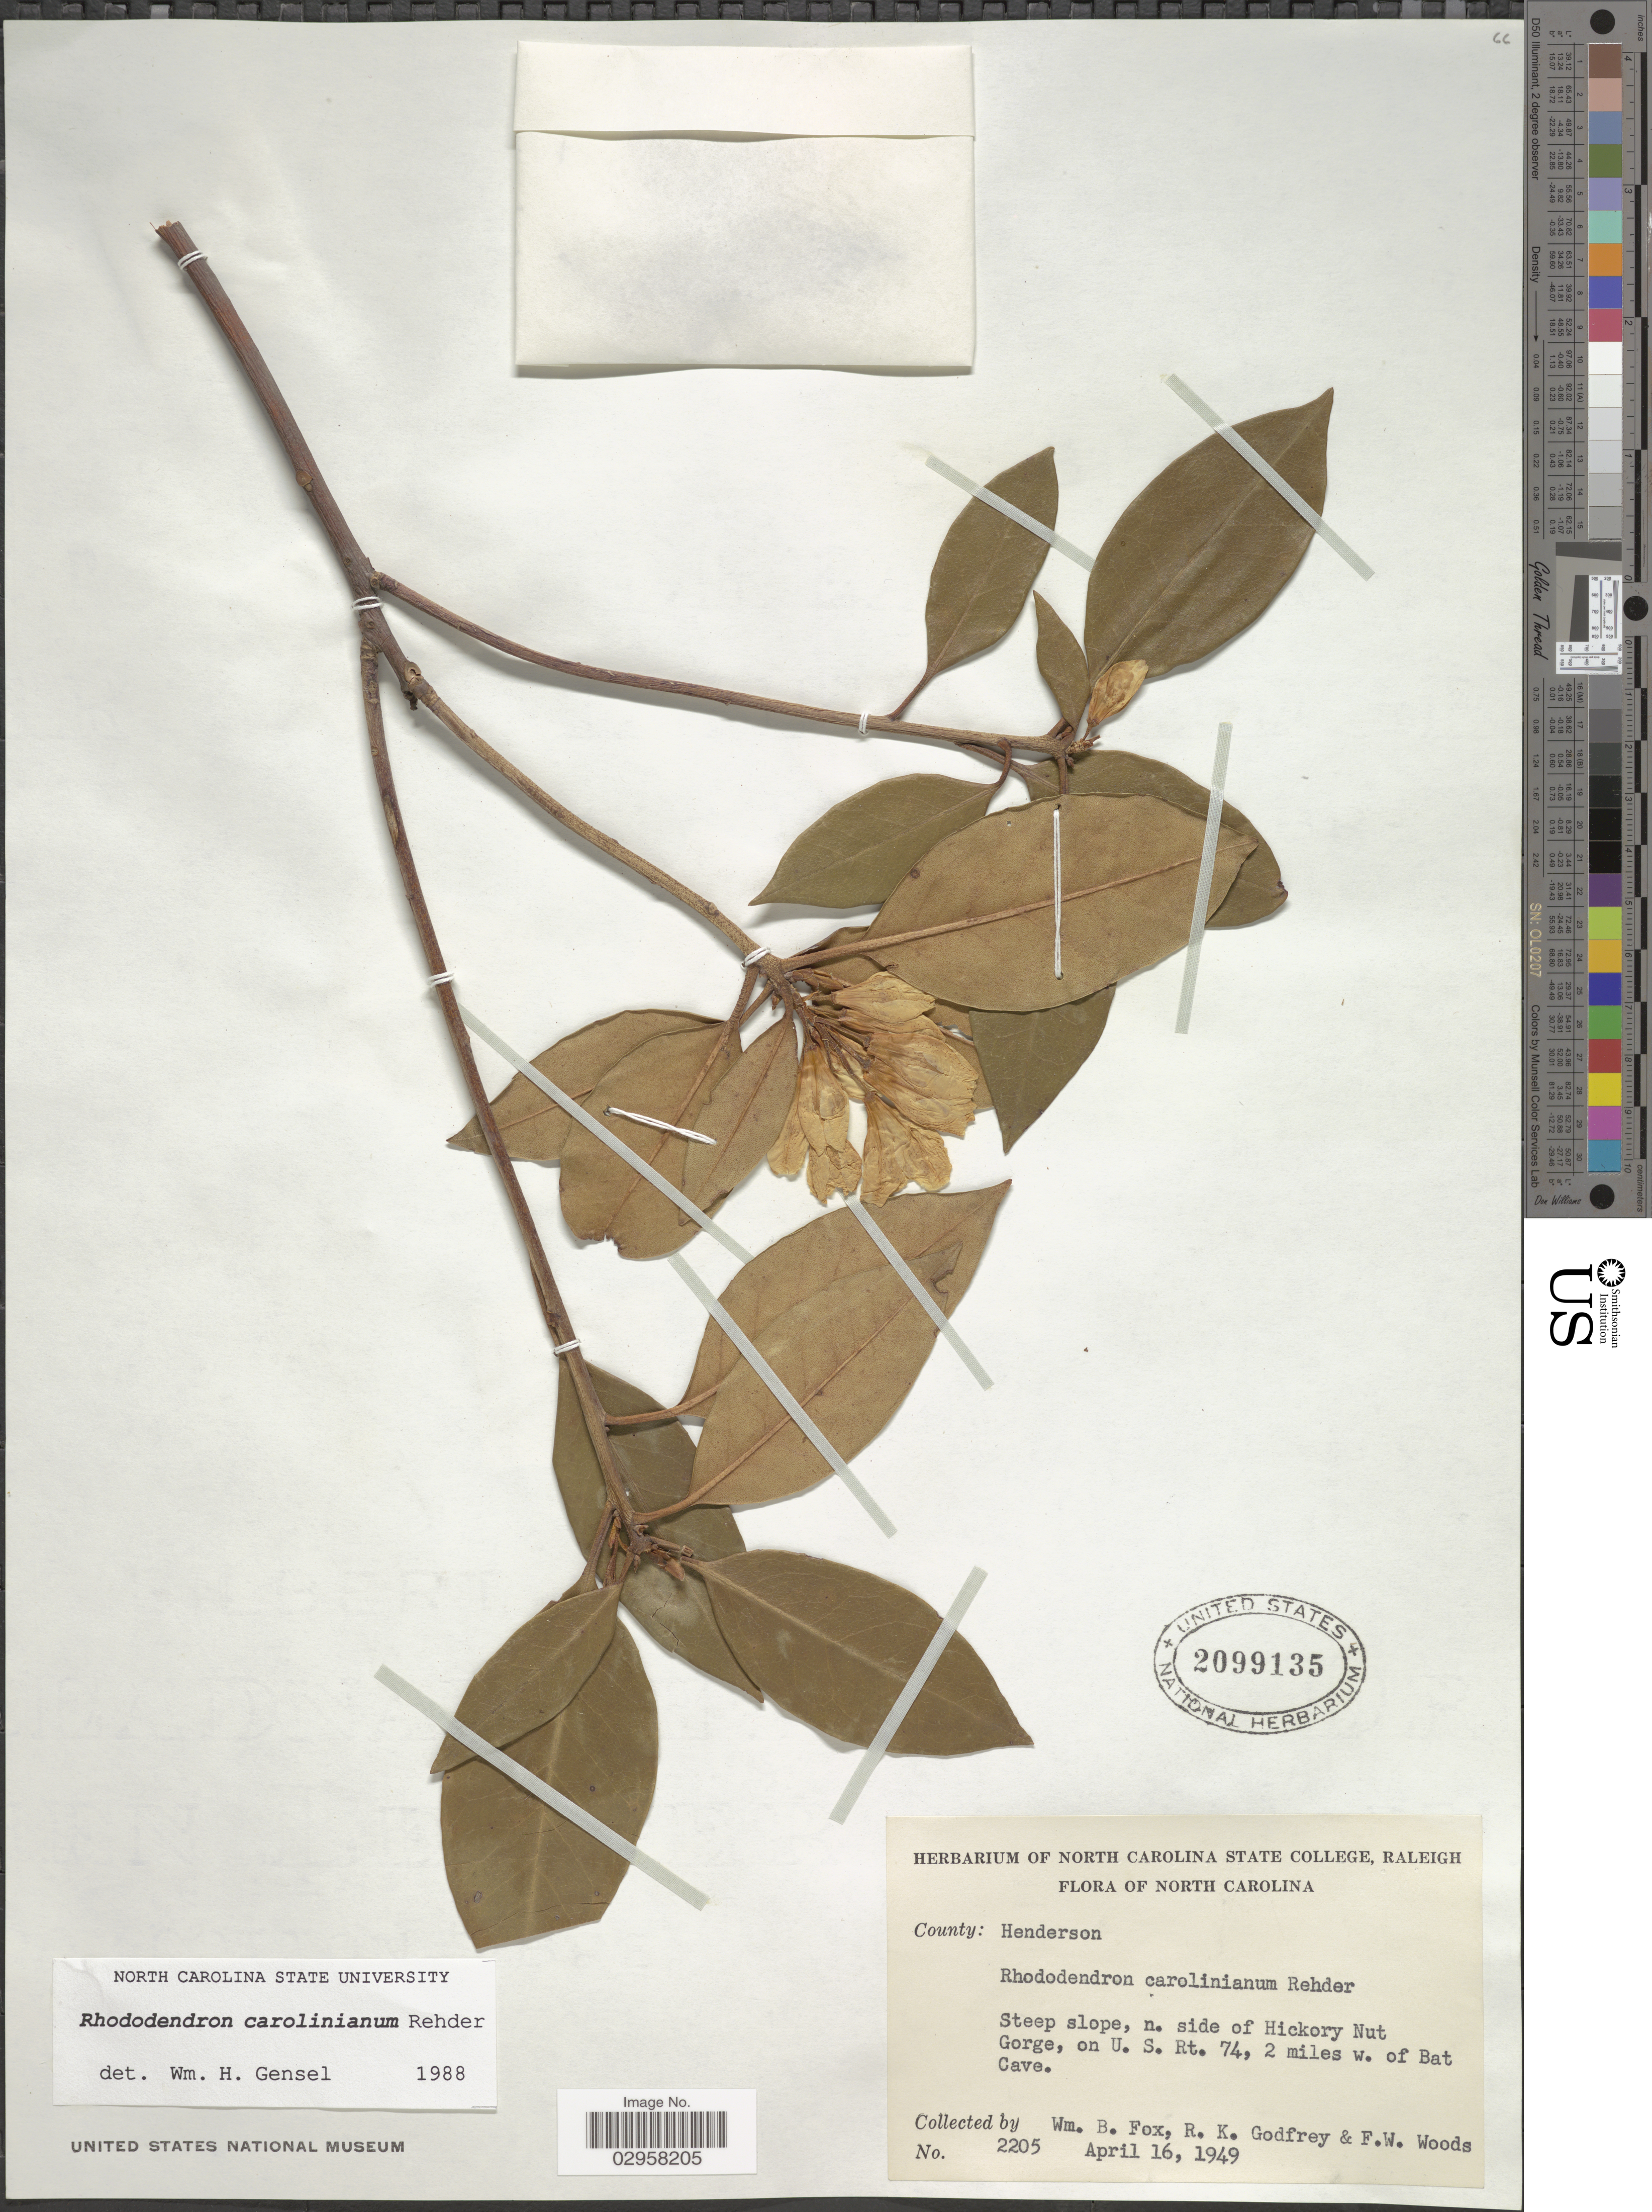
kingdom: Plantae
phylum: Tracheophyta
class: Magnoliopsida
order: Ericales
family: Ericaceae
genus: Rhododendron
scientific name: Rhododendron carolinianum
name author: Rehder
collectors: W. B. Fox, R. K. Godfrey & F. W. Woods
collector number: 2205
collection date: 1949-04-16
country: United States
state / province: North Carolina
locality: County: Henderson. N. side of Hickory Nut Gorge, on U.S. Rt. 74, 2 miles w. of Bat Cave.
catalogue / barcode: US 2099135